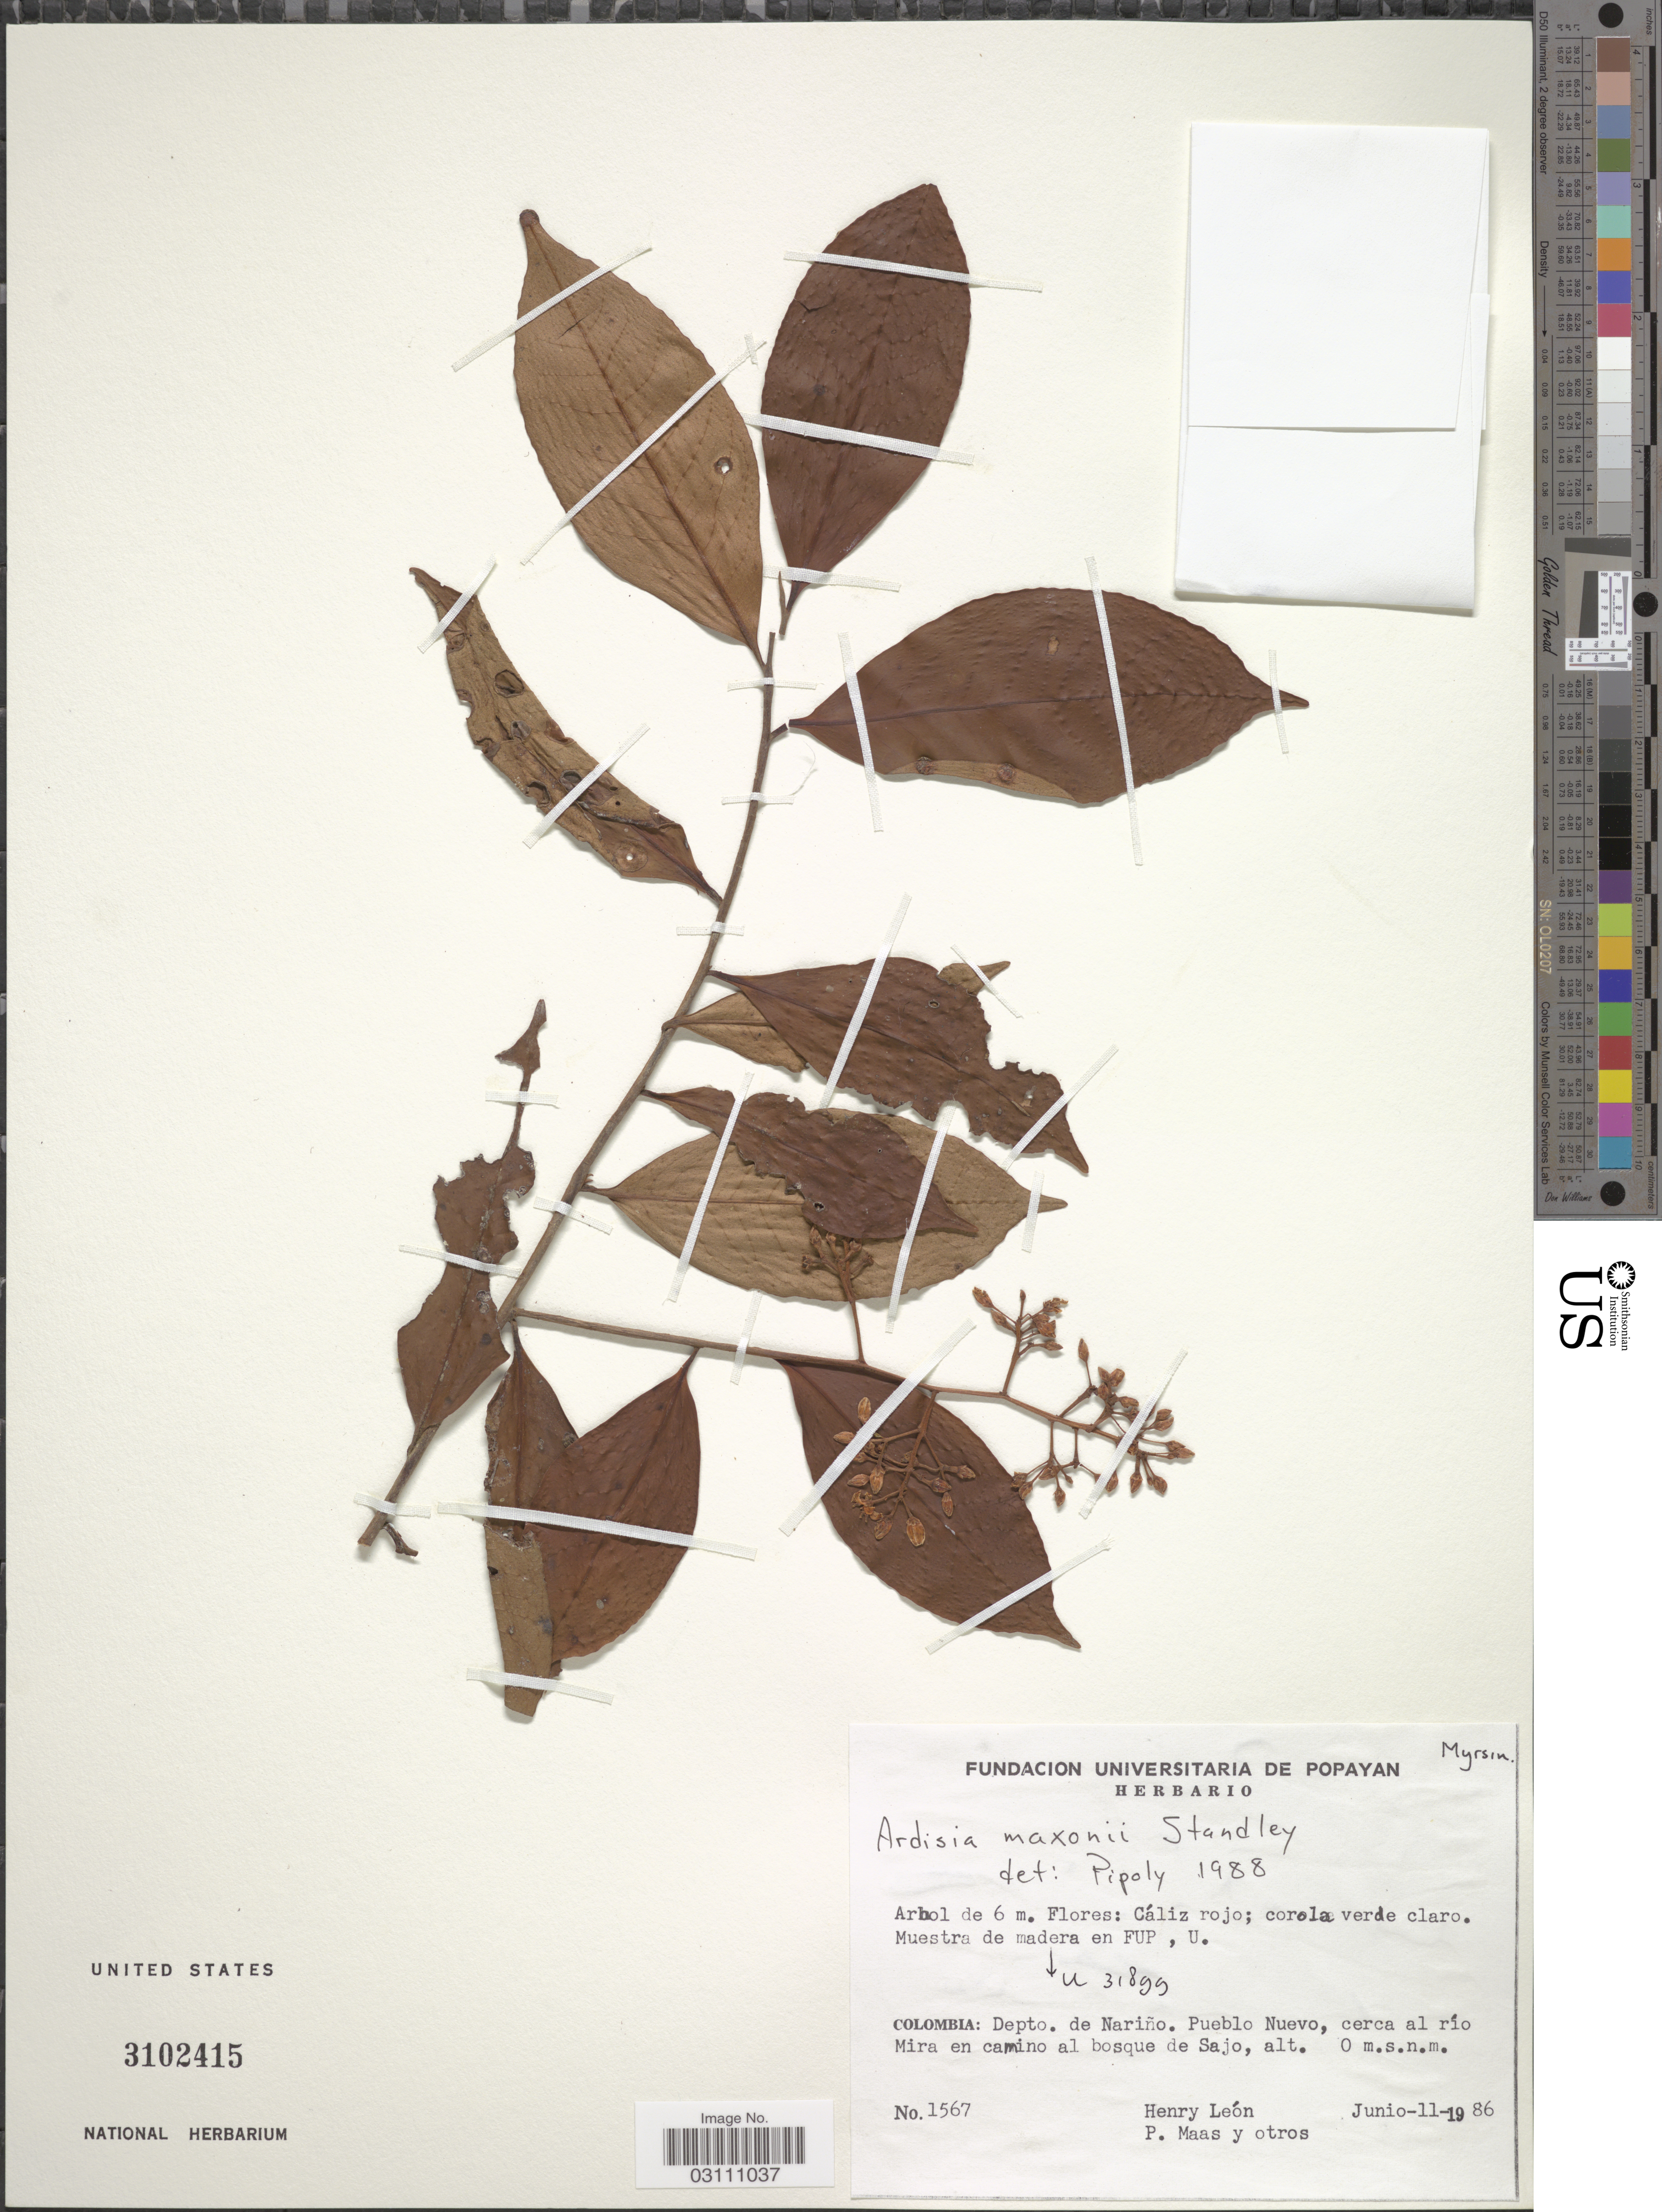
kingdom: Plantae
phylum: Tracheophyta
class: Magnoliopsida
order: Ericales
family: Primulaceae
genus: Ardisia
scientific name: Ardisia maxonii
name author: Standl.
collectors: Henry Leon, P. Maas & et al.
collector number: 1567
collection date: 1986-06-11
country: Colombia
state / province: Nariño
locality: Depto. de Nariño. Pueblo Nuevo, cerca al río Mira en camino al bosque de Sajo.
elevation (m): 0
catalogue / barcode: US 3102415